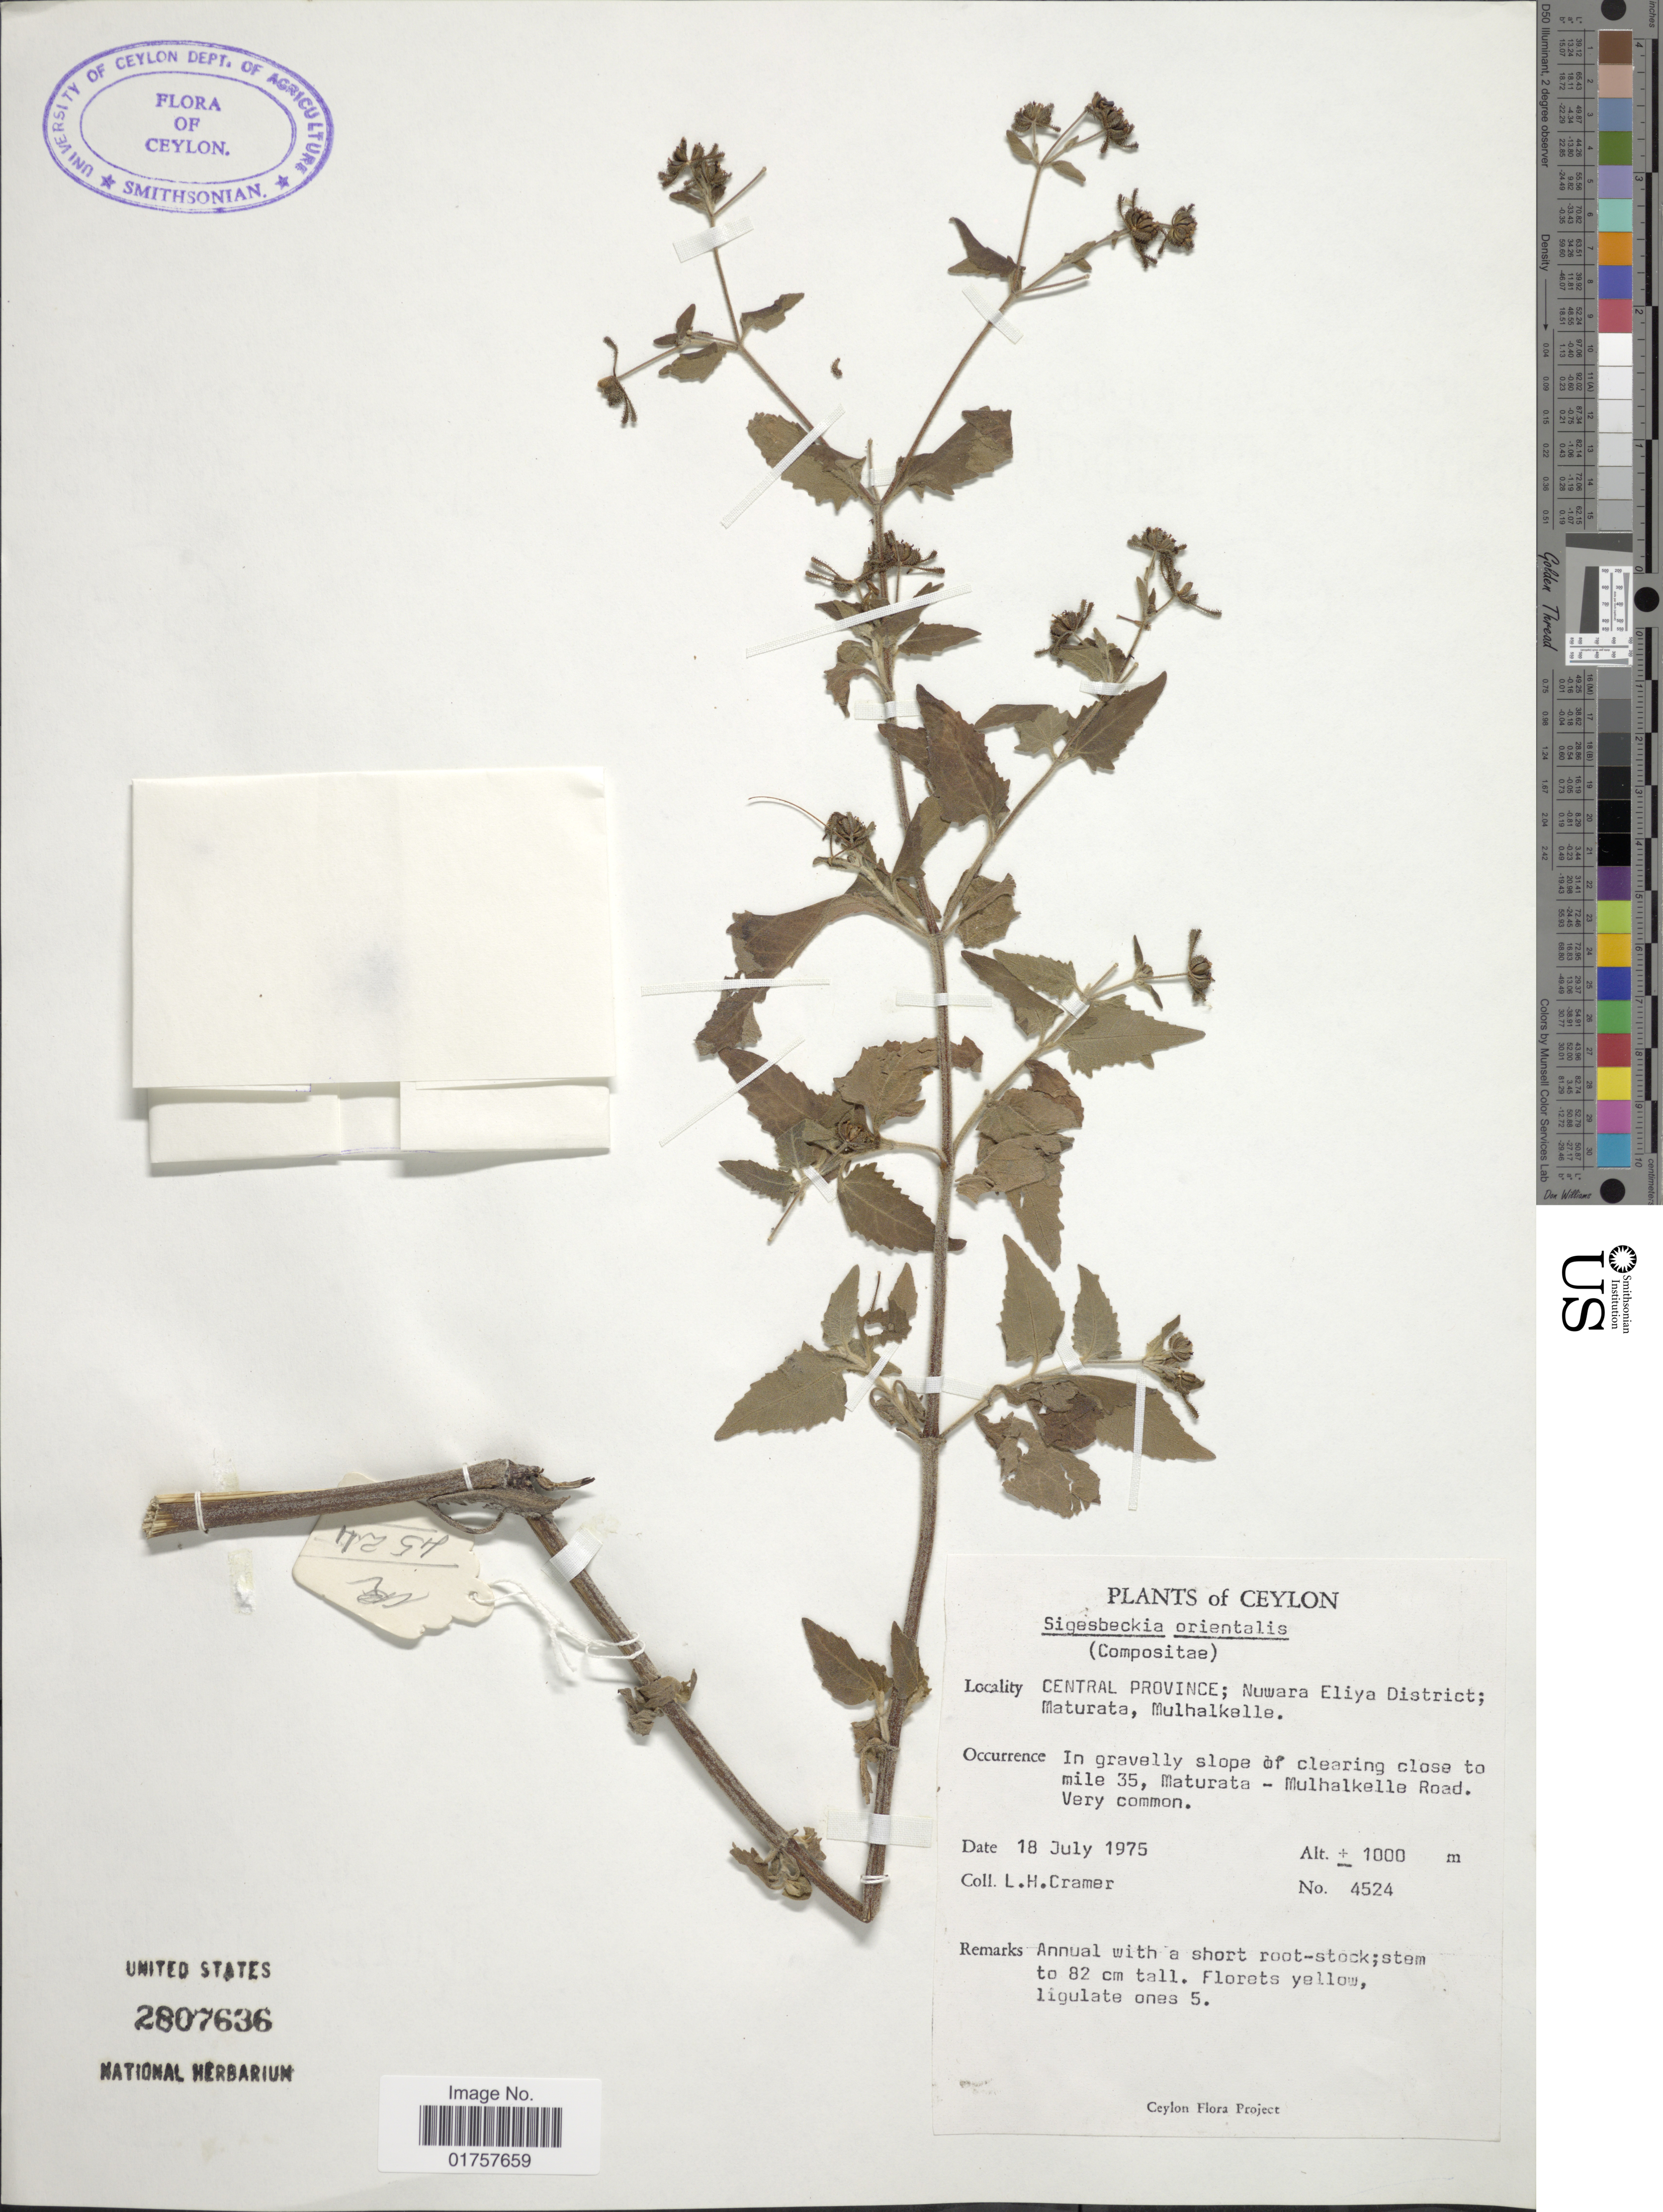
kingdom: Plantae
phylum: Tracheophyta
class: Magnoliopsida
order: Asterales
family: Asteraceae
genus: Sigesbeckia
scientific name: Sigesbeckia orientalis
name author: L.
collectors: L. H. Cramer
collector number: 4524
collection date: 1975-07-18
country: Sri Lanka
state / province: Central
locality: Ceylon. Nuwara Eliya District; Maturata, Mulhalkelle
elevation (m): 1000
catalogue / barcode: US 2807636